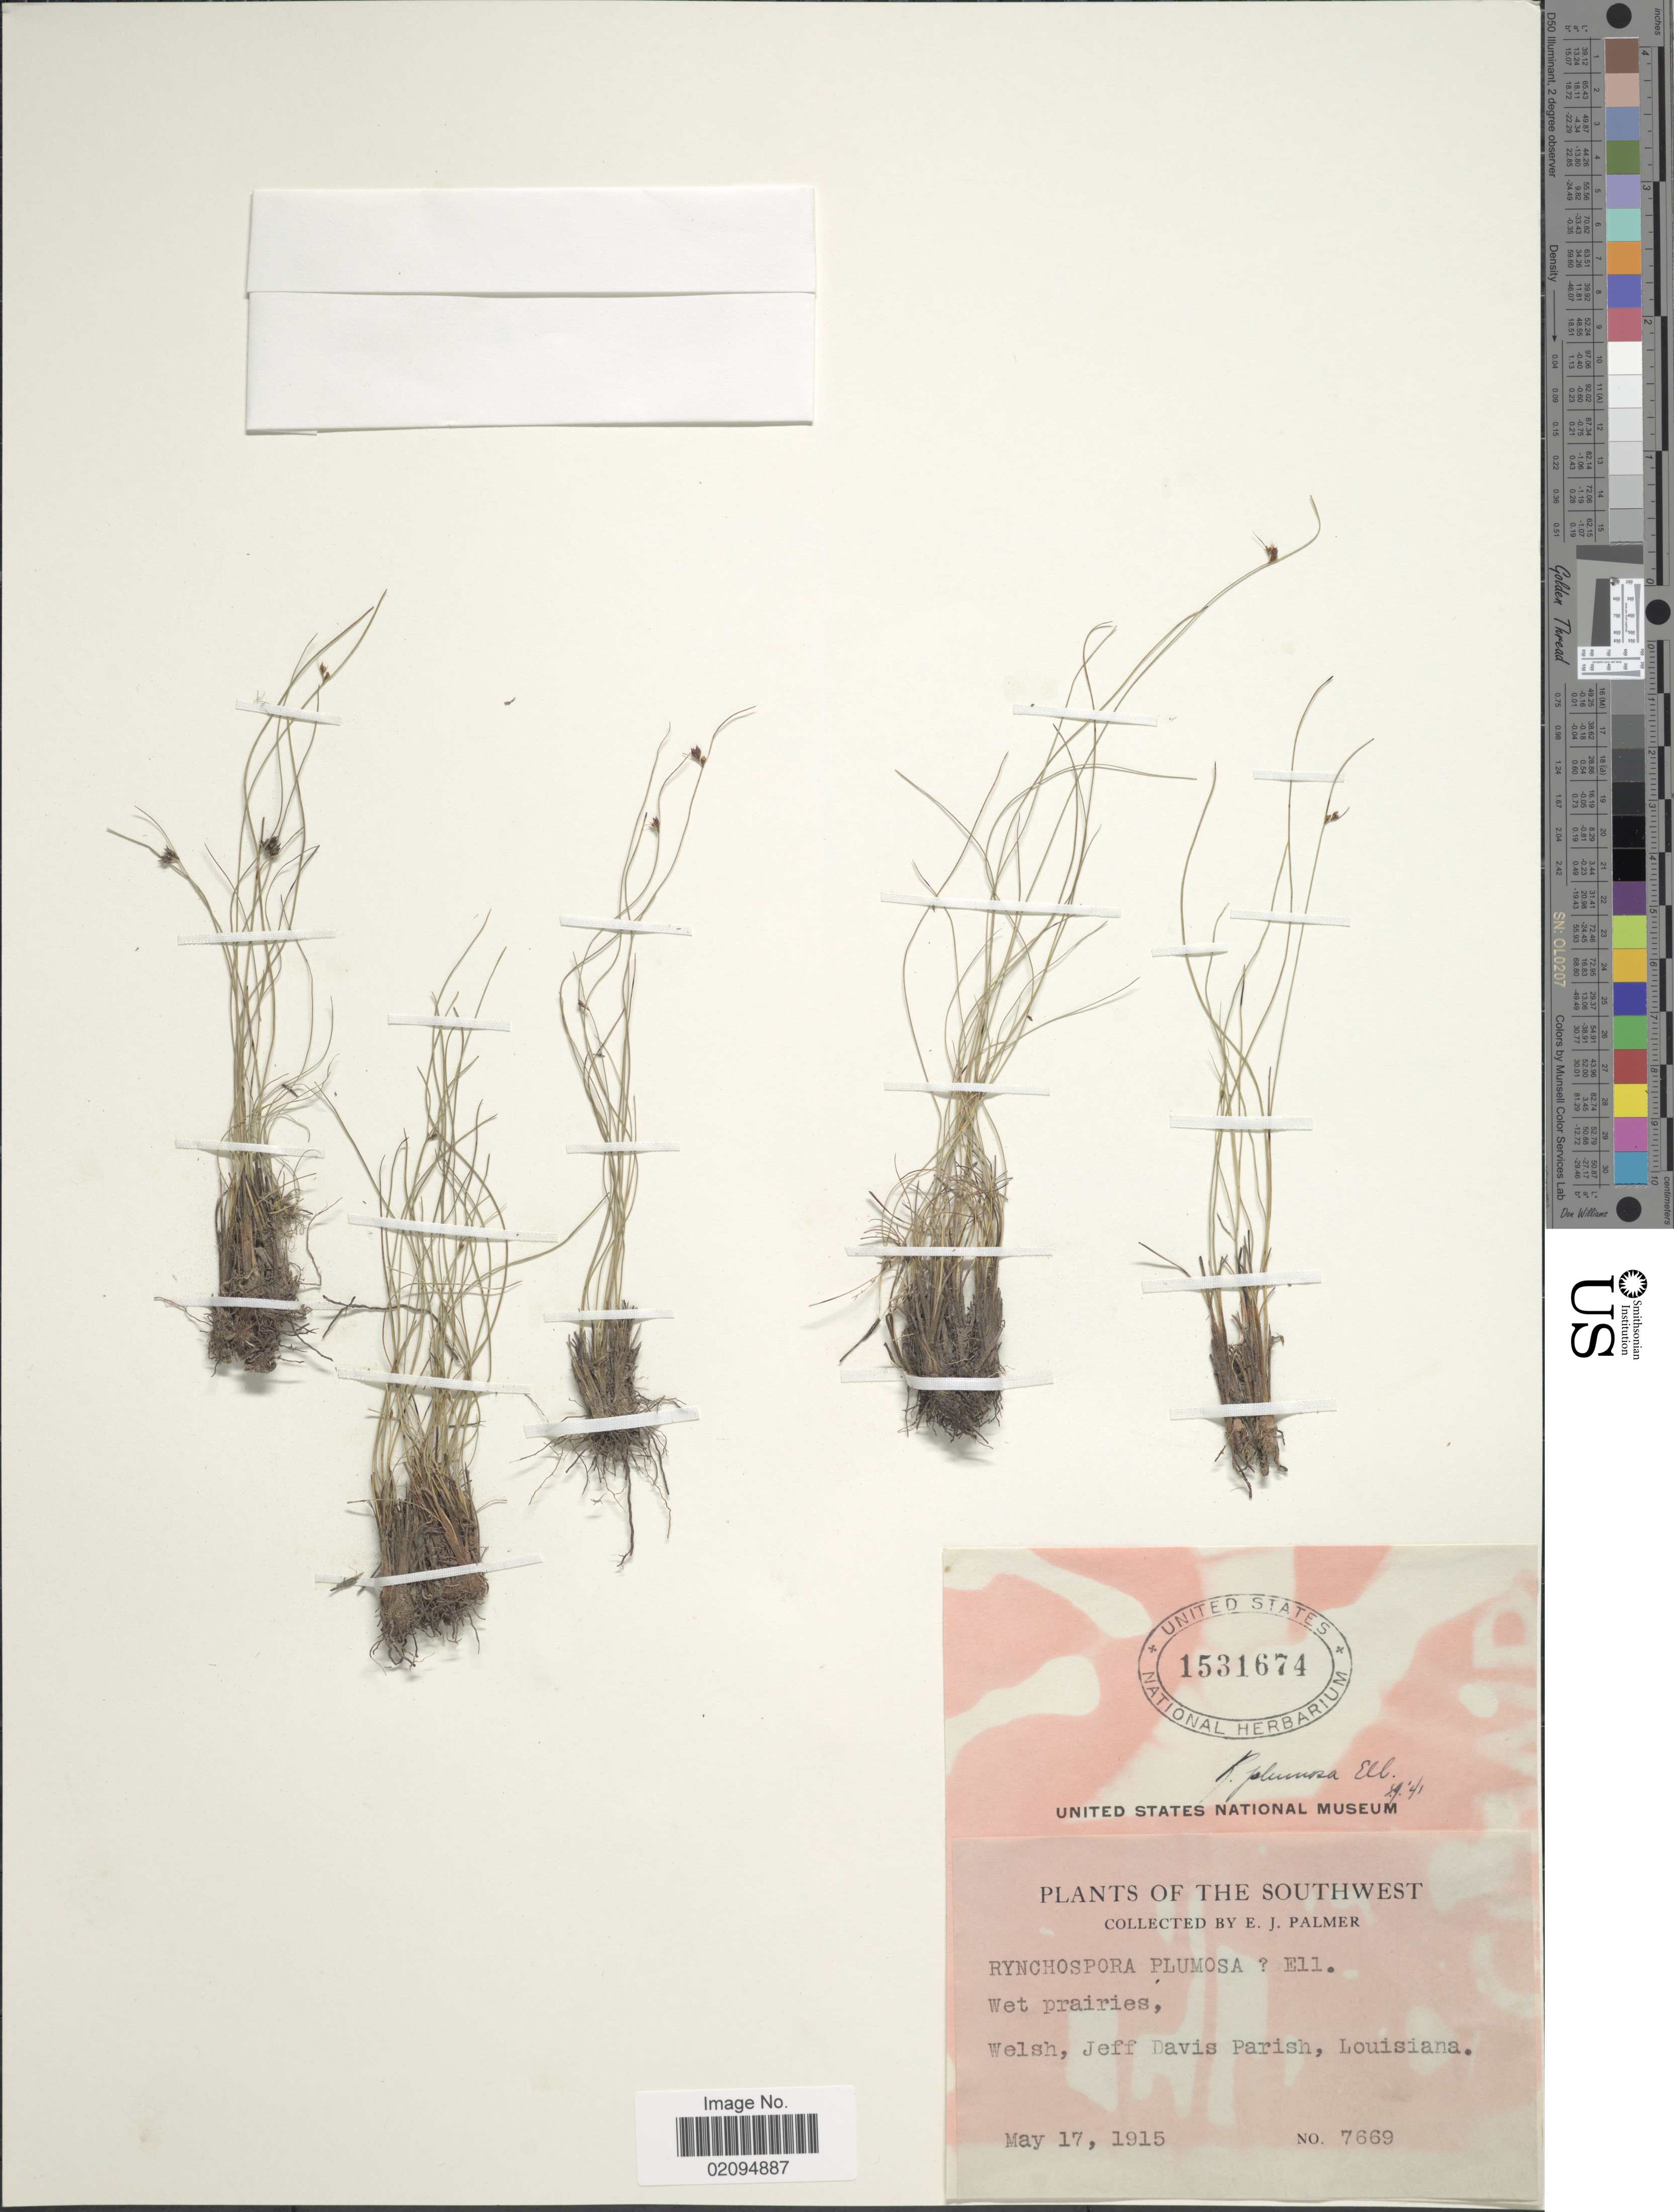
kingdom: Plantae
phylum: Tracheophyta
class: Liliopsida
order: Poales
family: Cyperaceae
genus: Rhynchospora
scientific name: Rhynchospora plumosa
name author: Elliott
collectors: E. J. Palmer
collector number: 7669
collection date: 1915-05-17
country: United States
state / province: Louisiana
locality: Southwest. Welsh, Jeff Davis Parish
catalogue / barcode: US 1531674